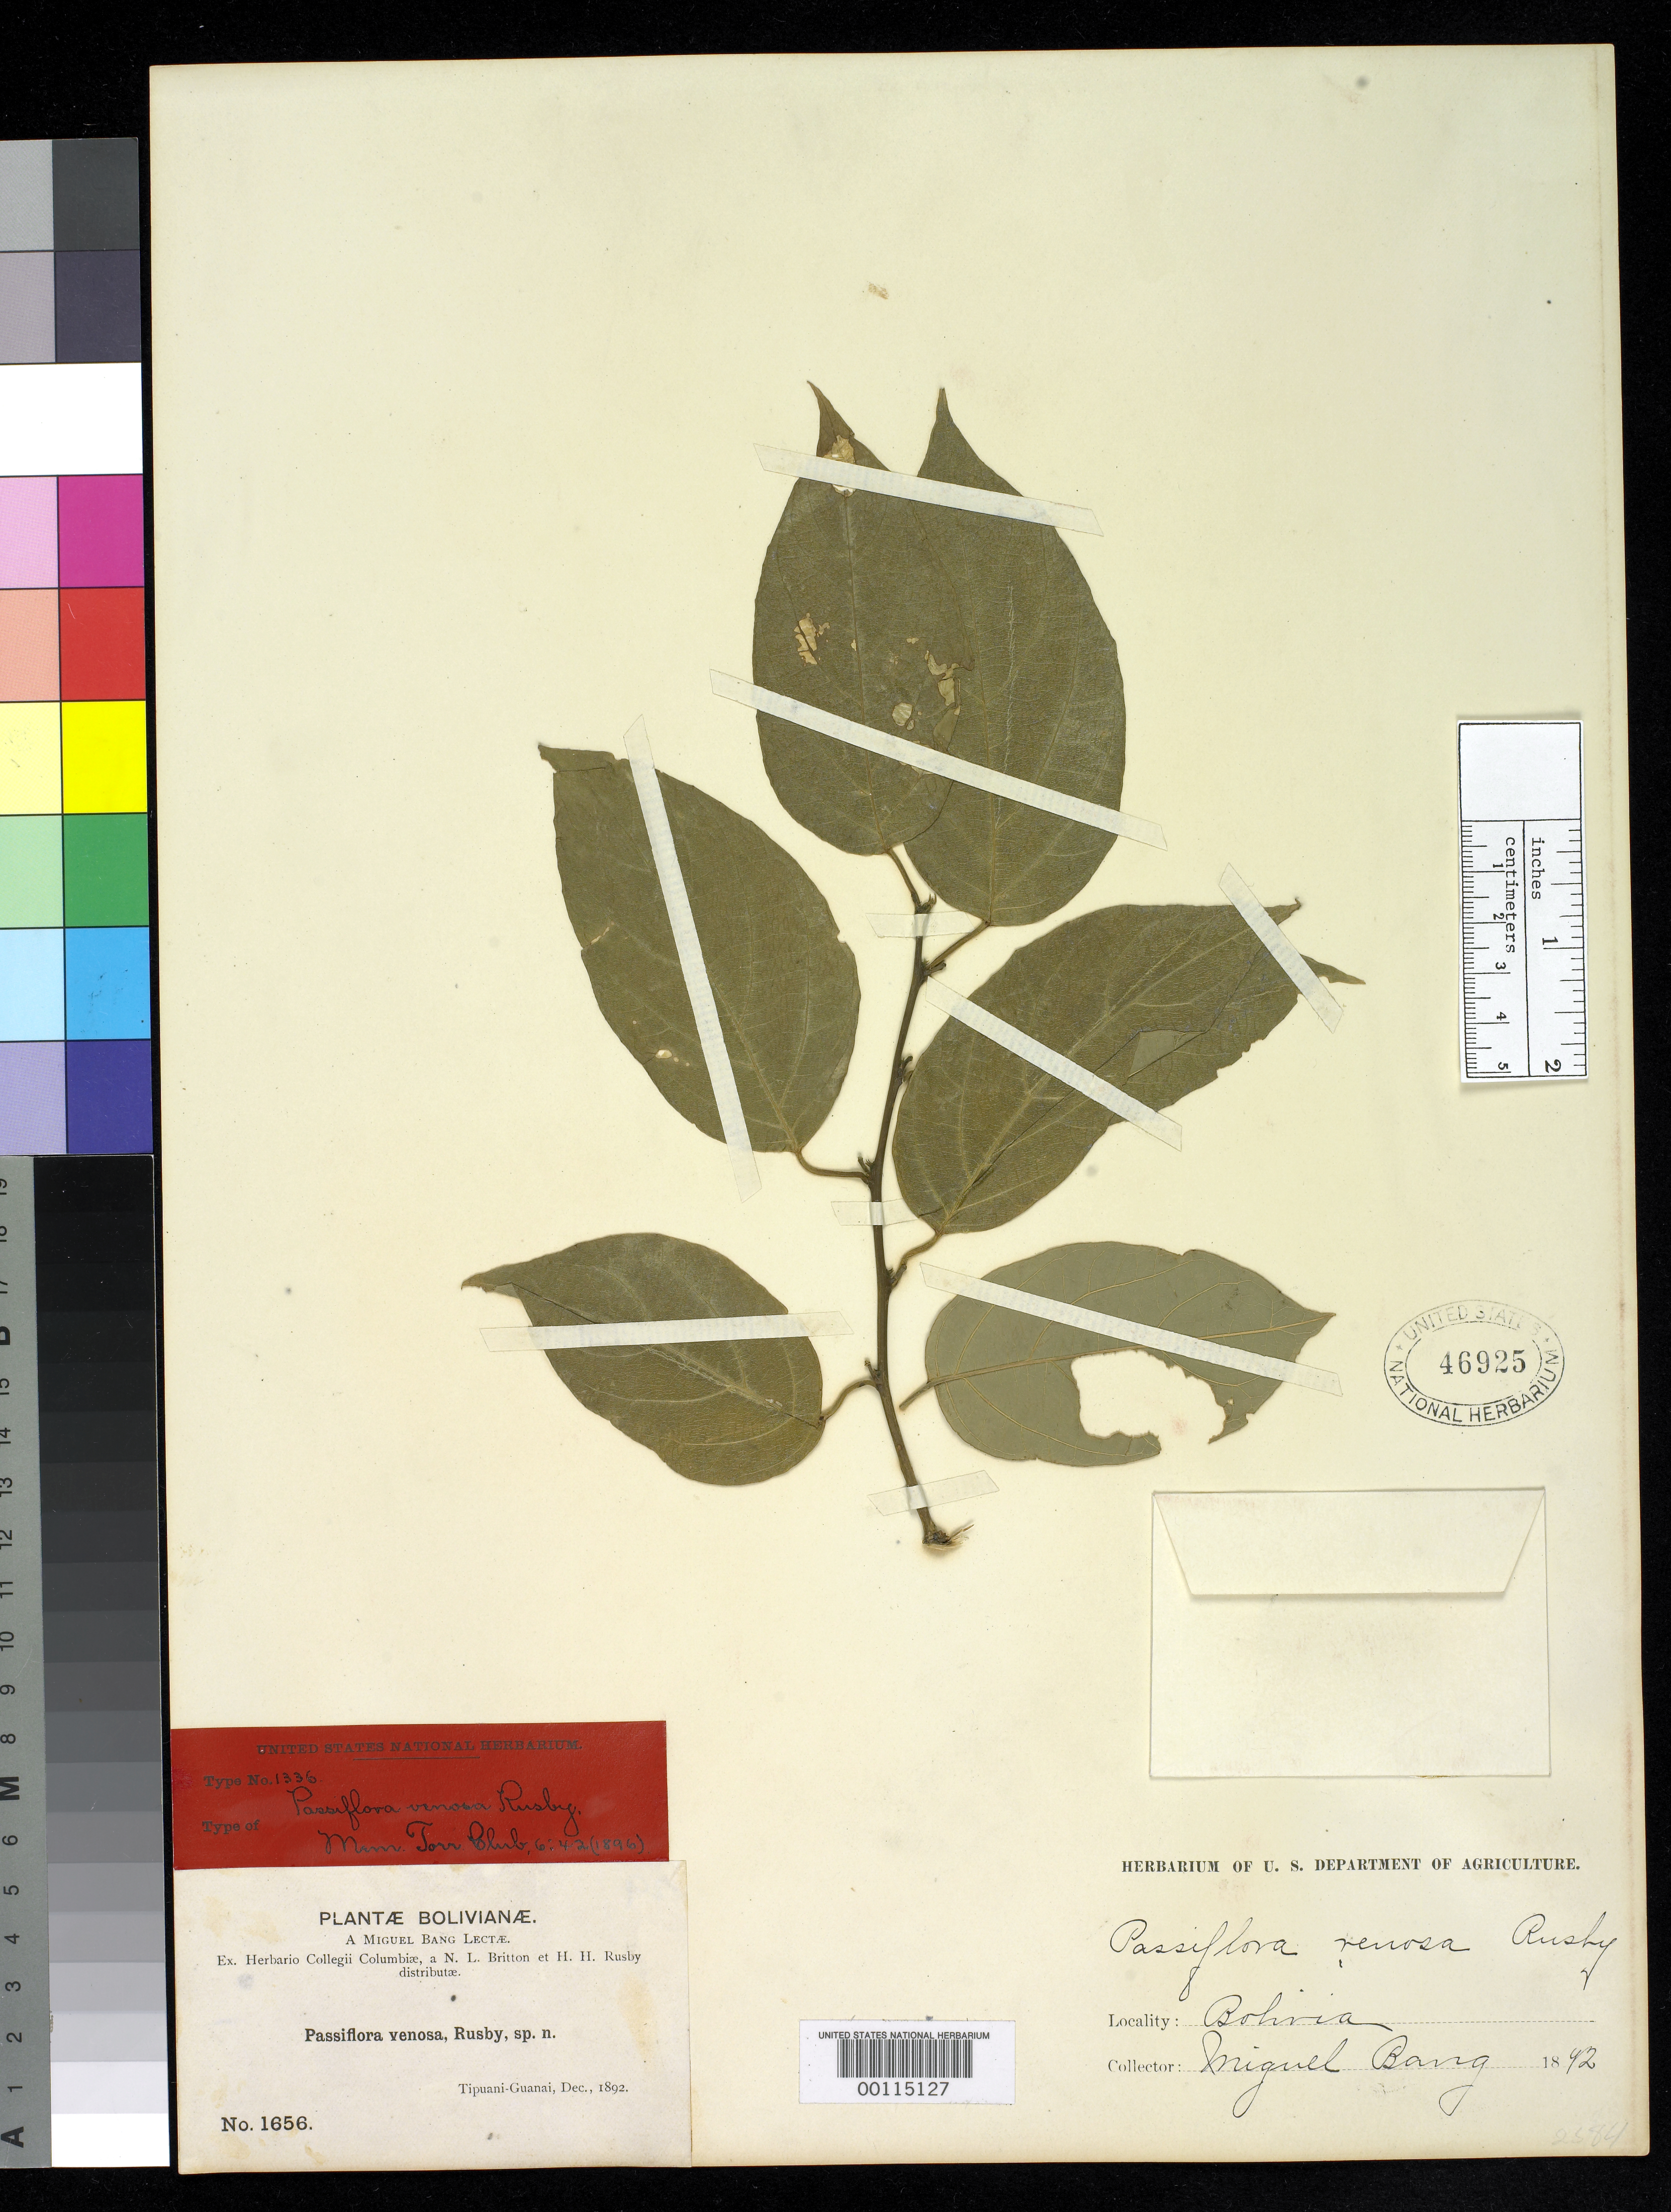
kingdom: Plantae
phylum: Tracheophyta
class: Magnoliopsida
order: Malpighiales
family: Passifloraceae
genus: Passiflora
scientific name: Passiflora venosa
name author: Rusby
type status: Isotype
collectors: M. Bang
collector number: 1656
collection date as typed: Dec 1892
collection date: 1892-12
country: Bolivia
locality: Between Tipuani and Guanai.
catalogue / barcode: US 46925